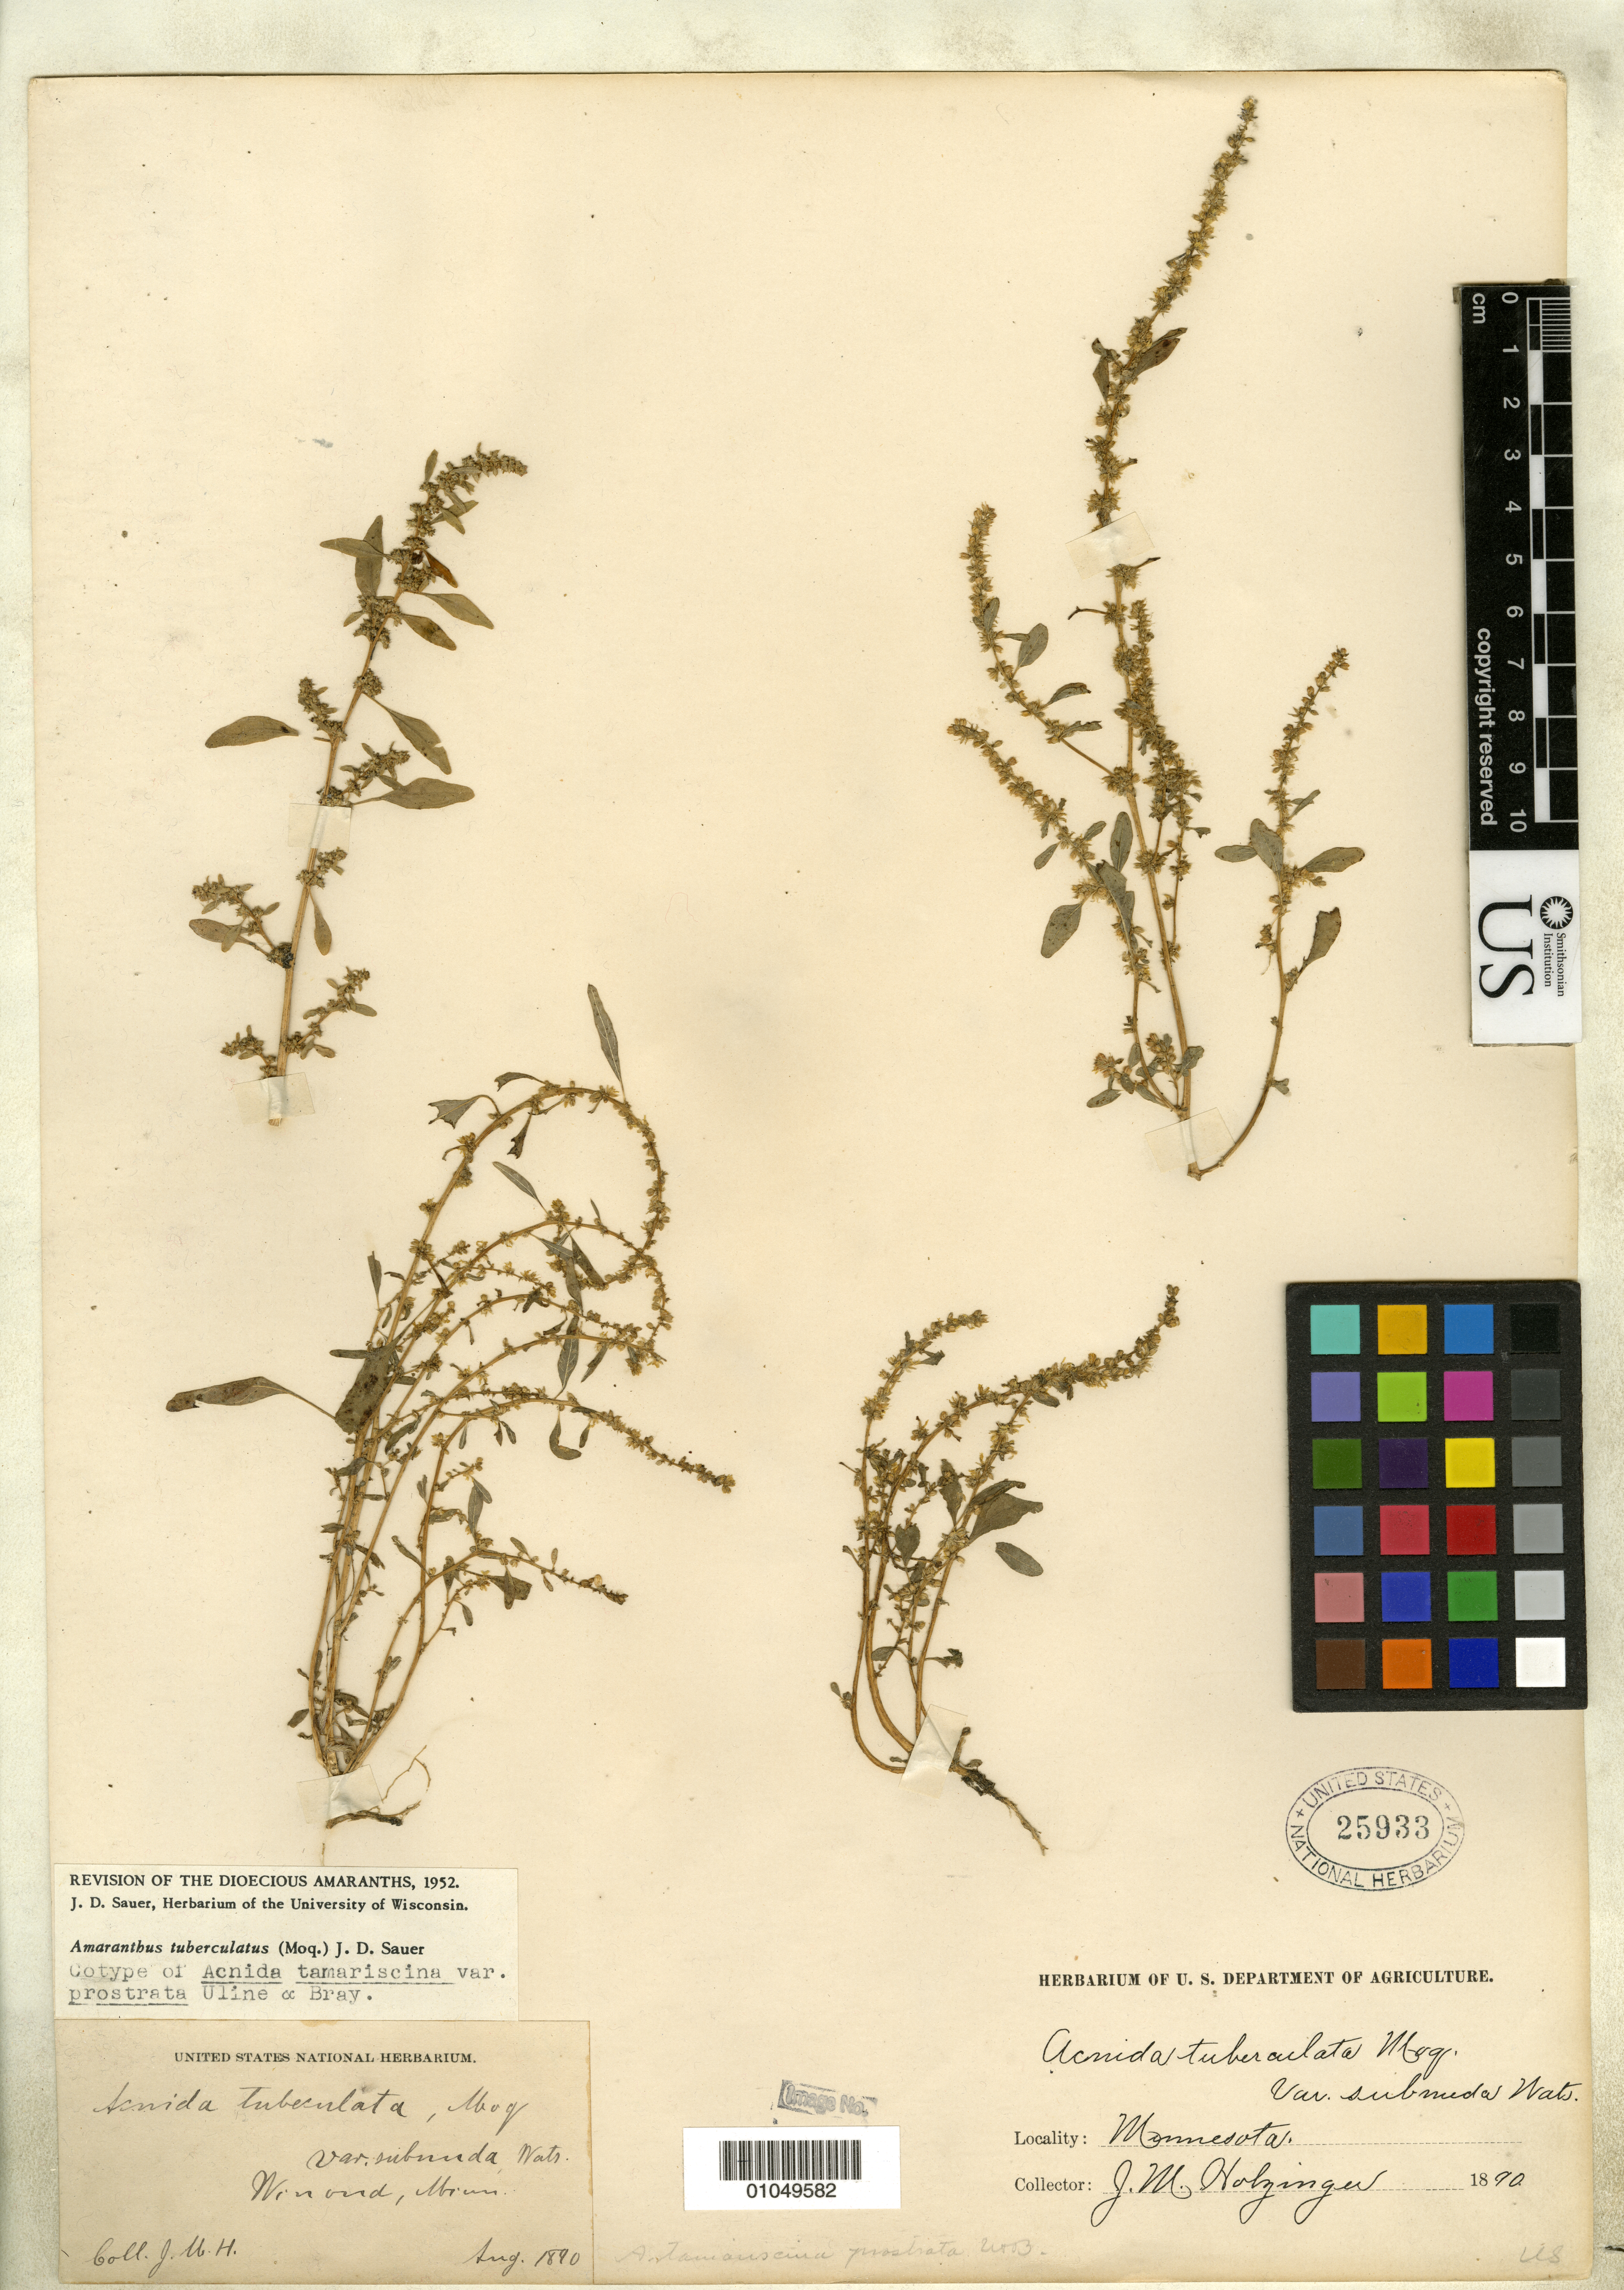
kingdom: Plantae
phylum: Tracheophyta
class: Magnoliopsida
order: Caryophyllales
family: Amaranthaceae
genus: Acnida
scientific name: Acnida tamariscana var. prostrata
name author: Uline & W.L. Bray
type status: Syntype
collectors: J. M. Holzinger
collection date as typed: Aug 1890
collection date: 1890-08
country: United States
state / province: Minnesota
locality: Winona, Minn.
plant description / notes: Protologue does not cite any specific collections, "Michigan to Dakota, extending as far south as Missouri".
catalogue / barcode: US 25933